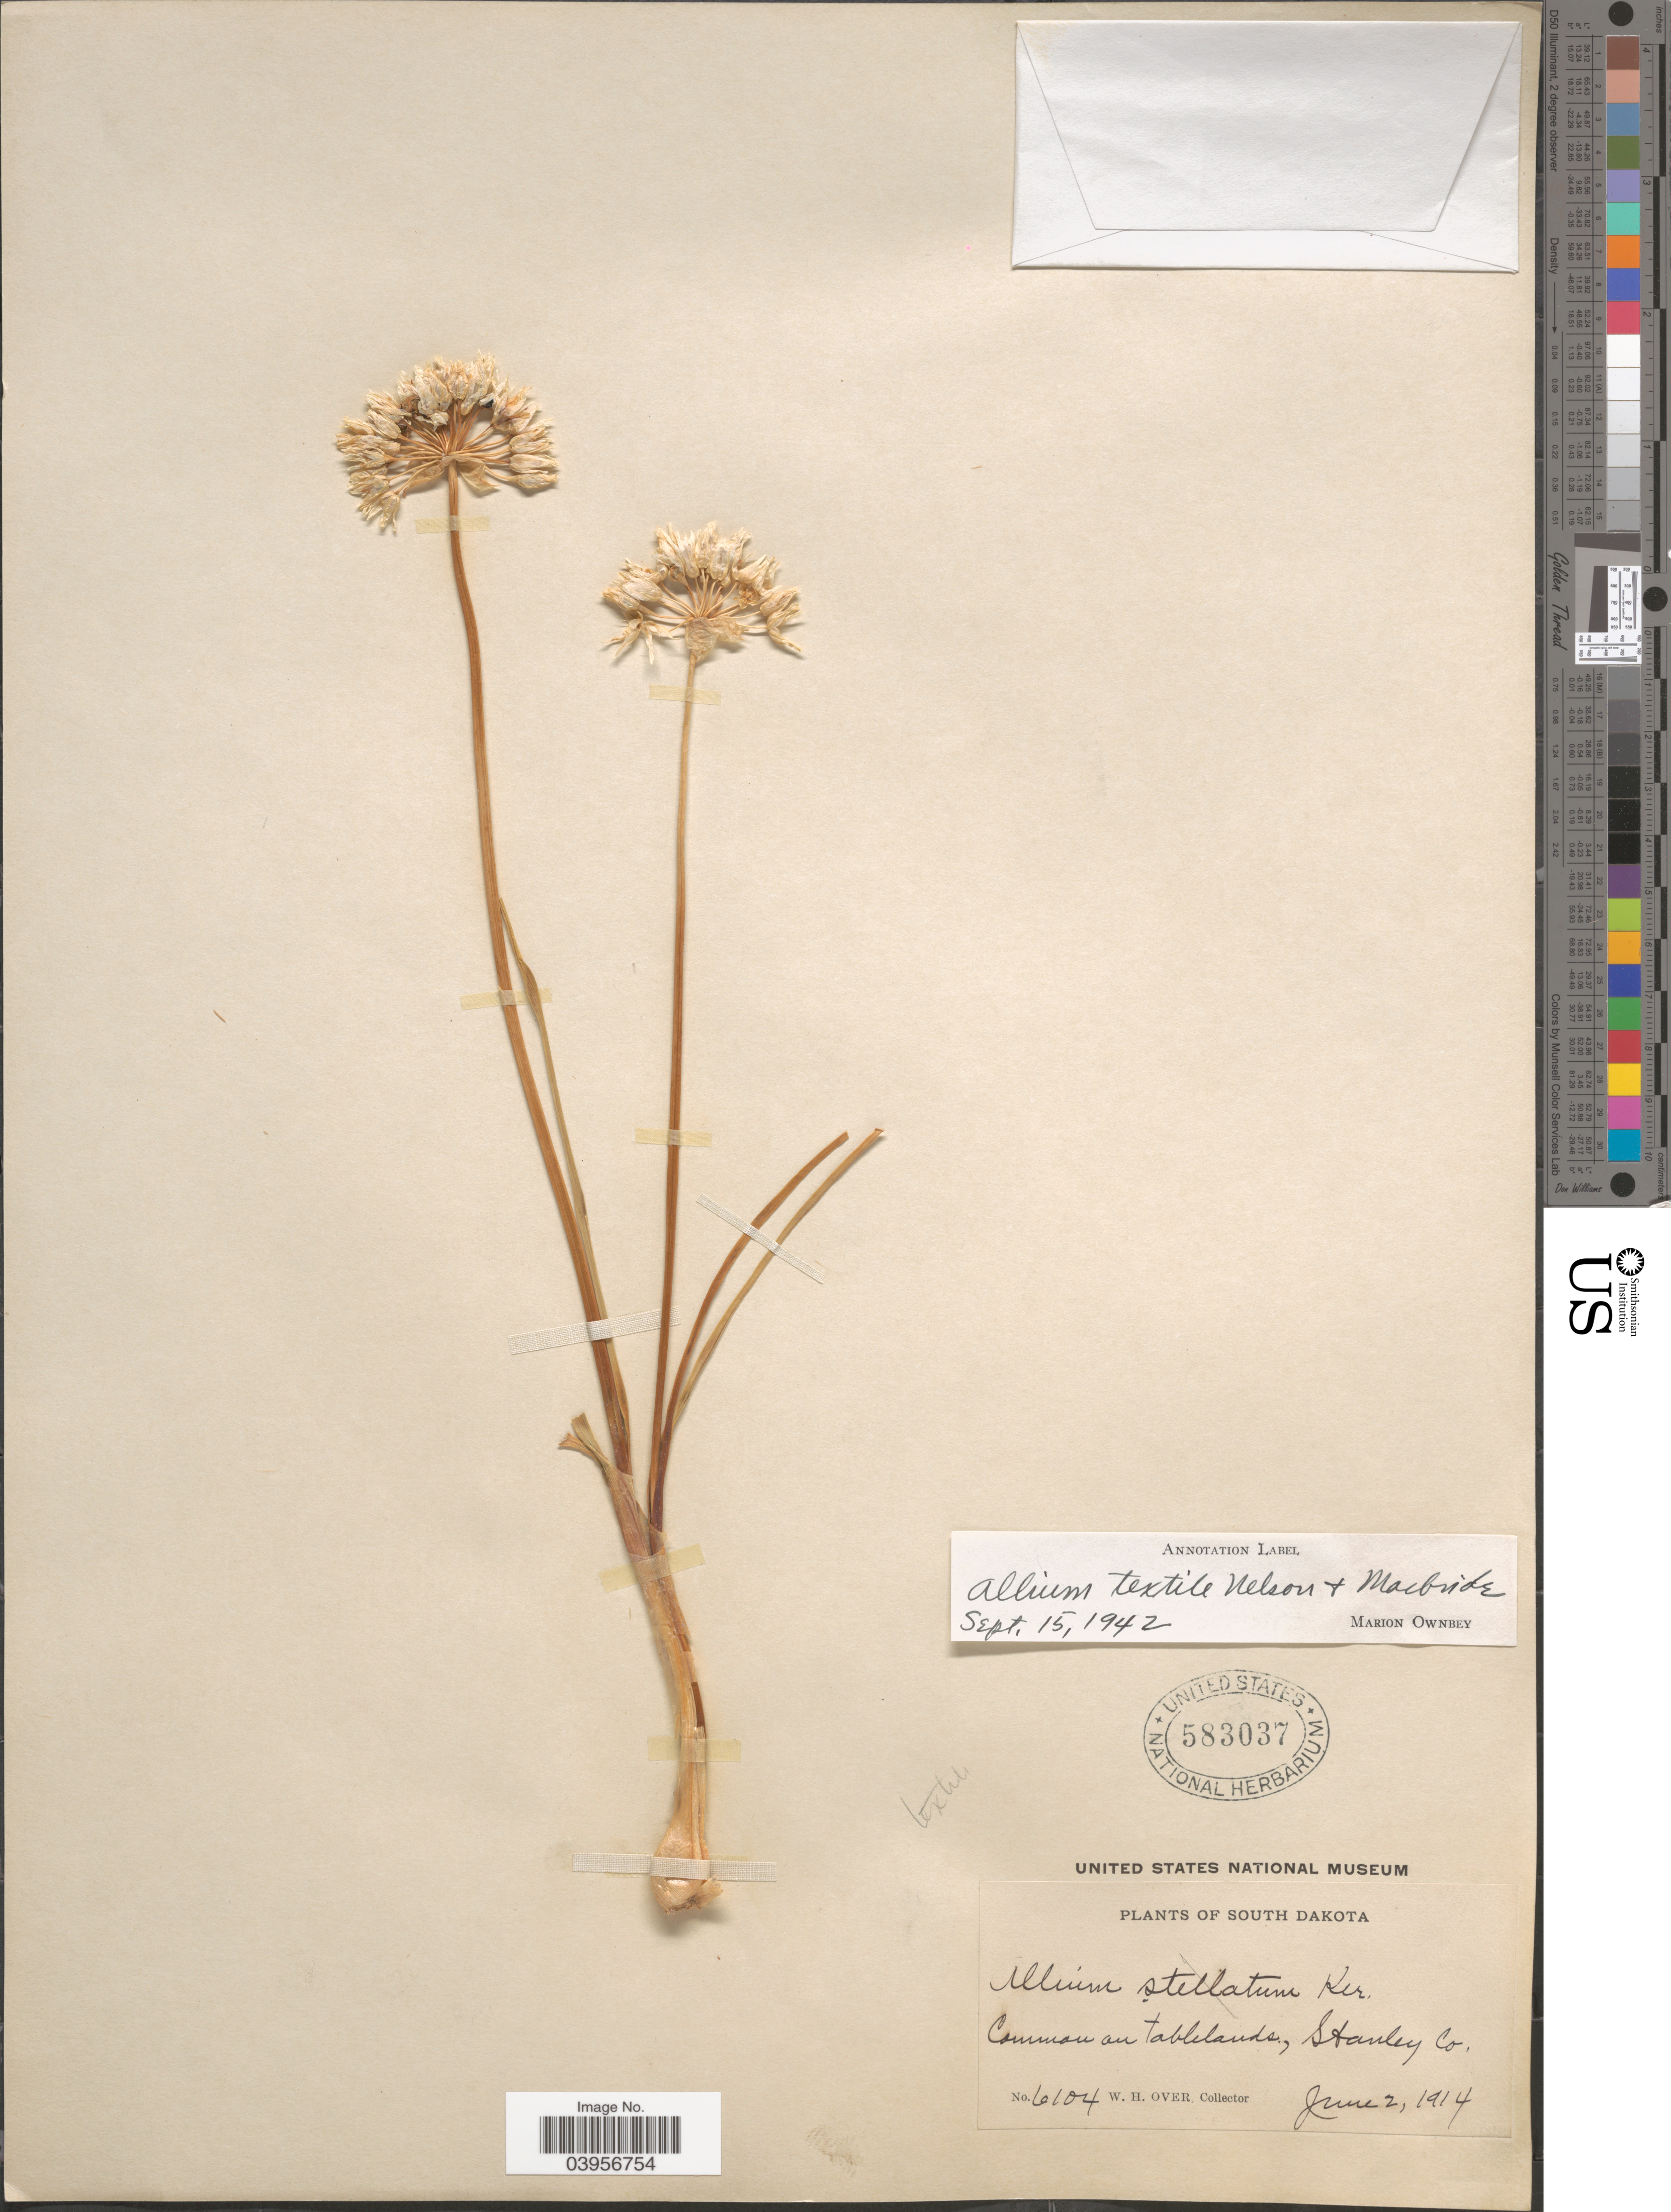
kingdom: Plantae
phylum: Tracheophyta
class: Liliopsida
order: Asparagales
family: Amaryllidaceae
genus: Allium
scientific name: Allium textile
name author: A. Nelson & J.F. Macbr.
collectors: W. Over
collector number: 6104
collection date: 1914-06-02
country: United States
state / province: South Dakota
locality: On tablelands, Stanley Co.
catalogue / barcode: US 583037